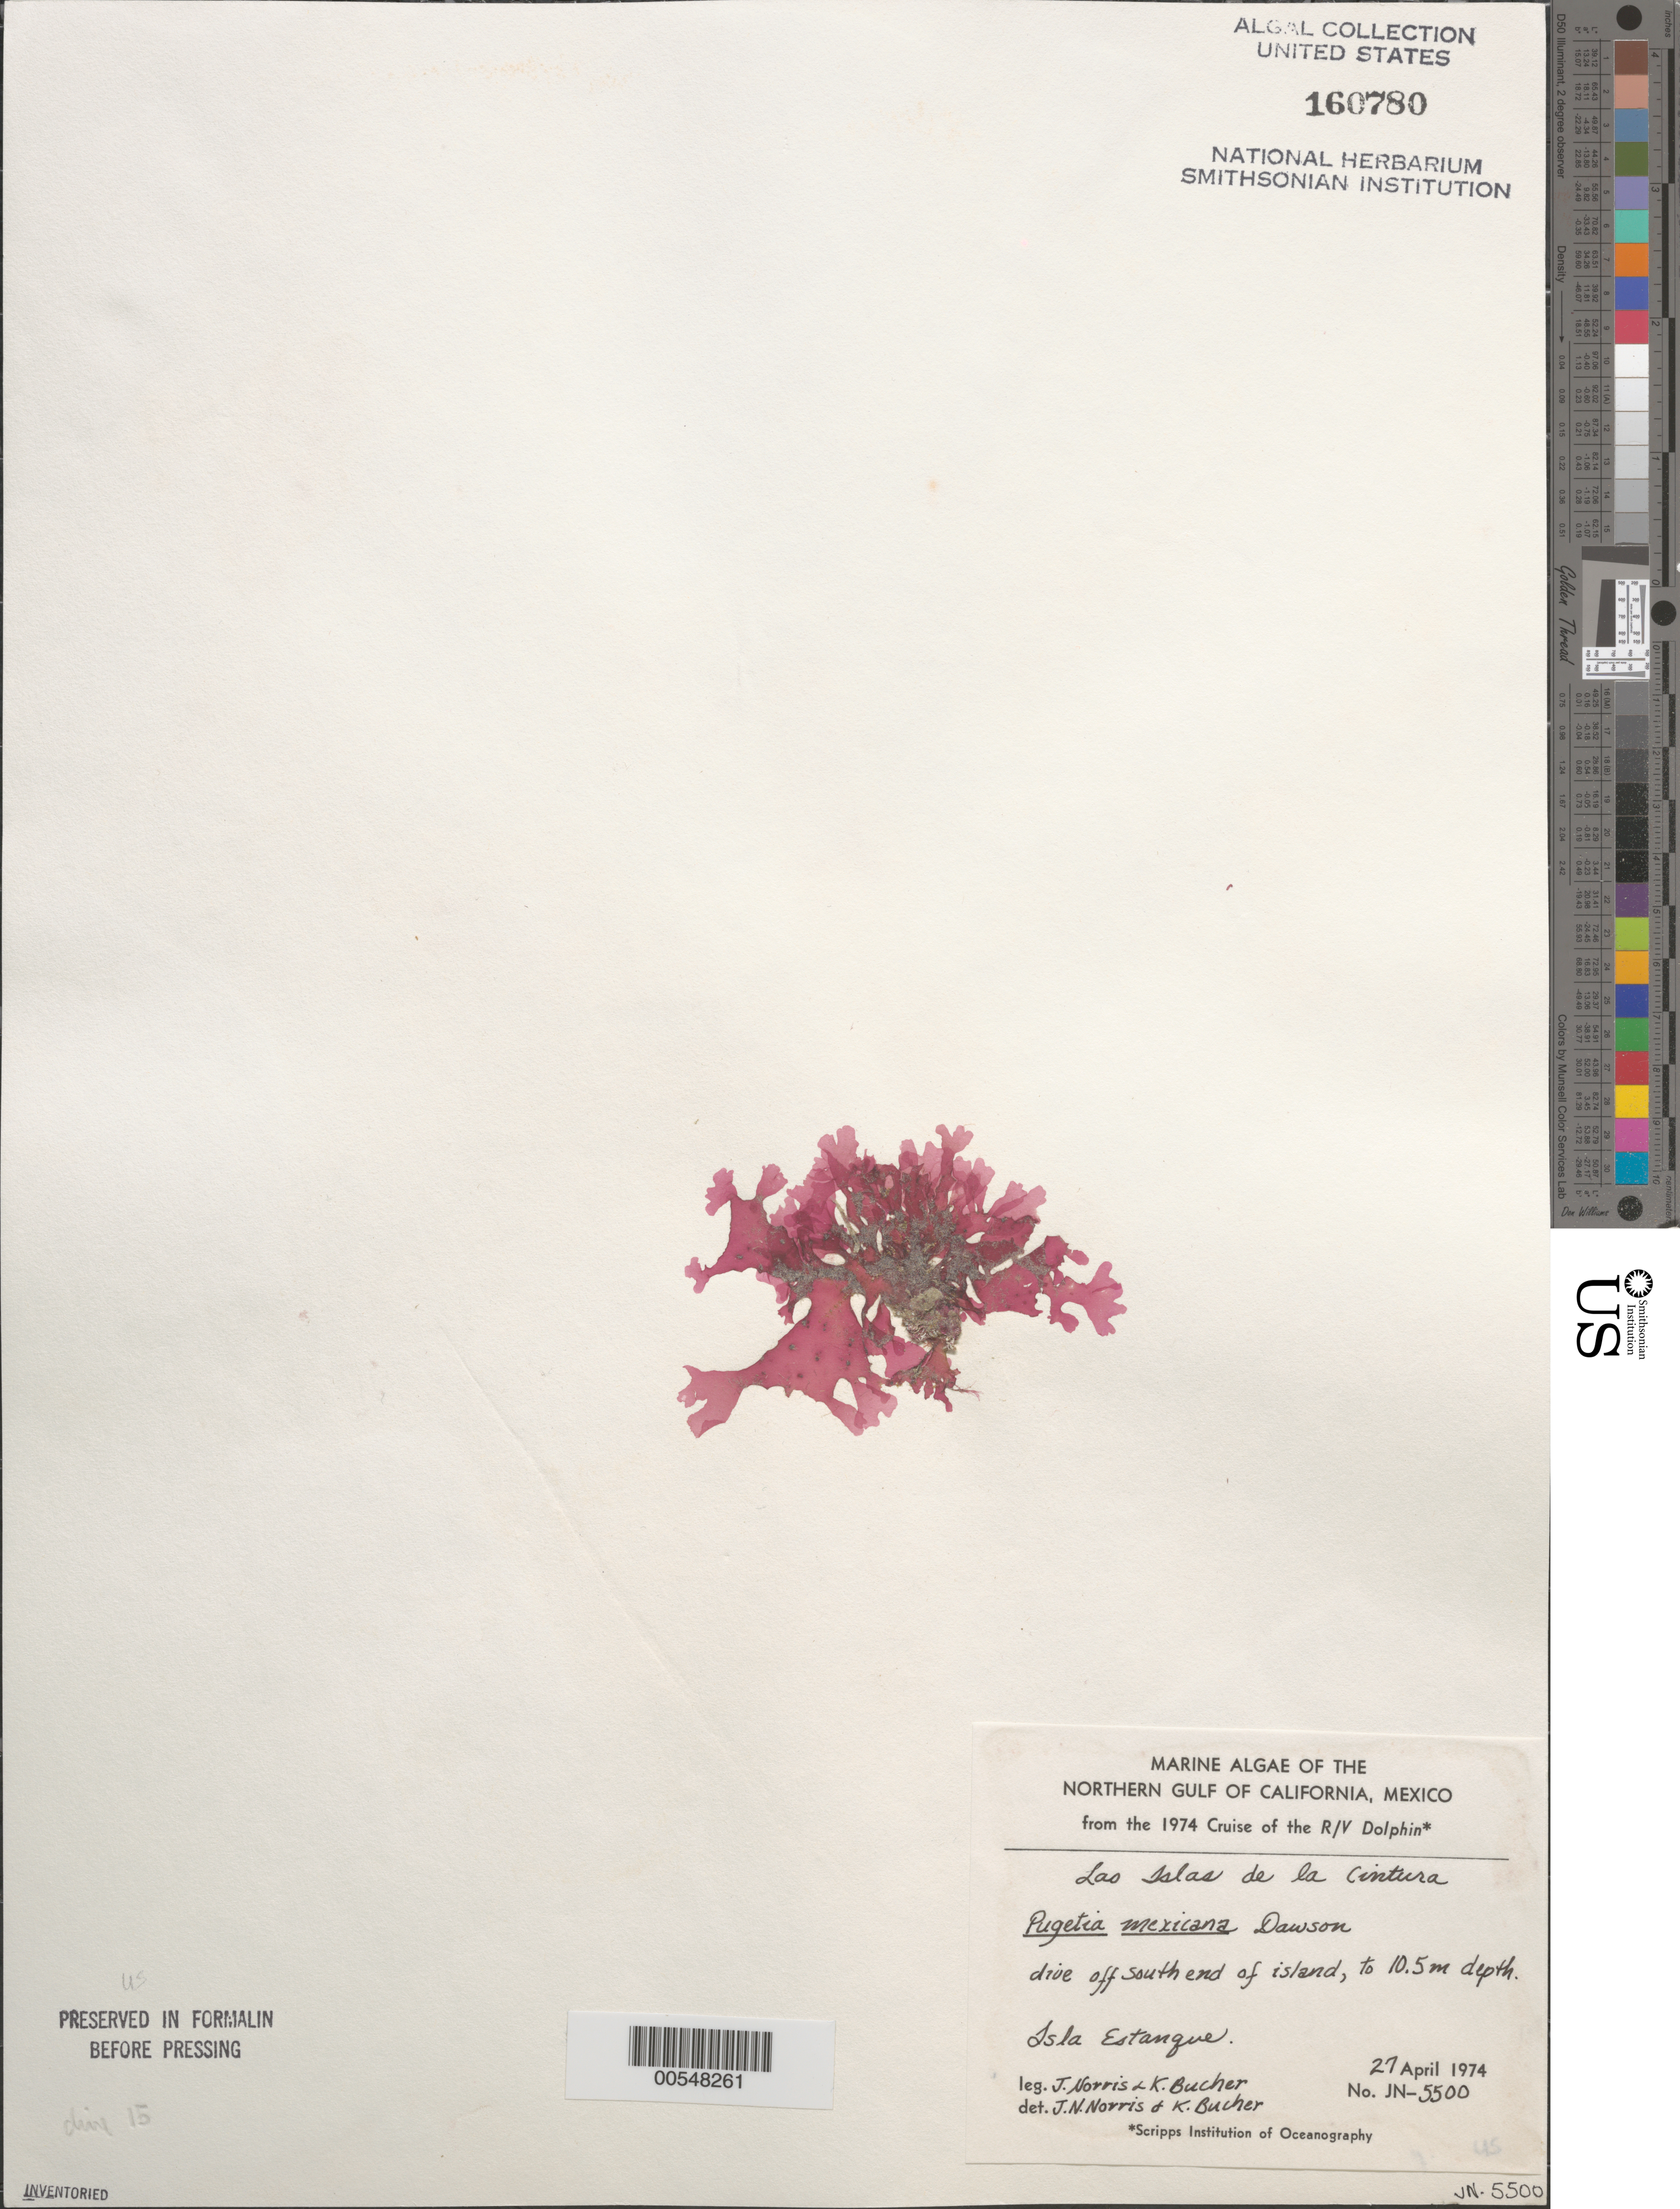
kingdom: Plantae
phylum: Rhodophyta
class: Florideophyceae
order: Gigartinales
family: Kallymeniaceae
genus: Pugetia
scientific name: Pugetia mexicana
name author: E.Y. Dawson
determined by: Norris, J. N.; Bucher, K. E.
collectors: J. N. Norris & K. E. Bucher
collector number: JN-5500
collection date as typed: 27 Apr 1974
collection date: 1974-04-27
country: Mexico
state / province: Baja California Norte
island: Isla Estanque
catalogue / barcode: US 160780